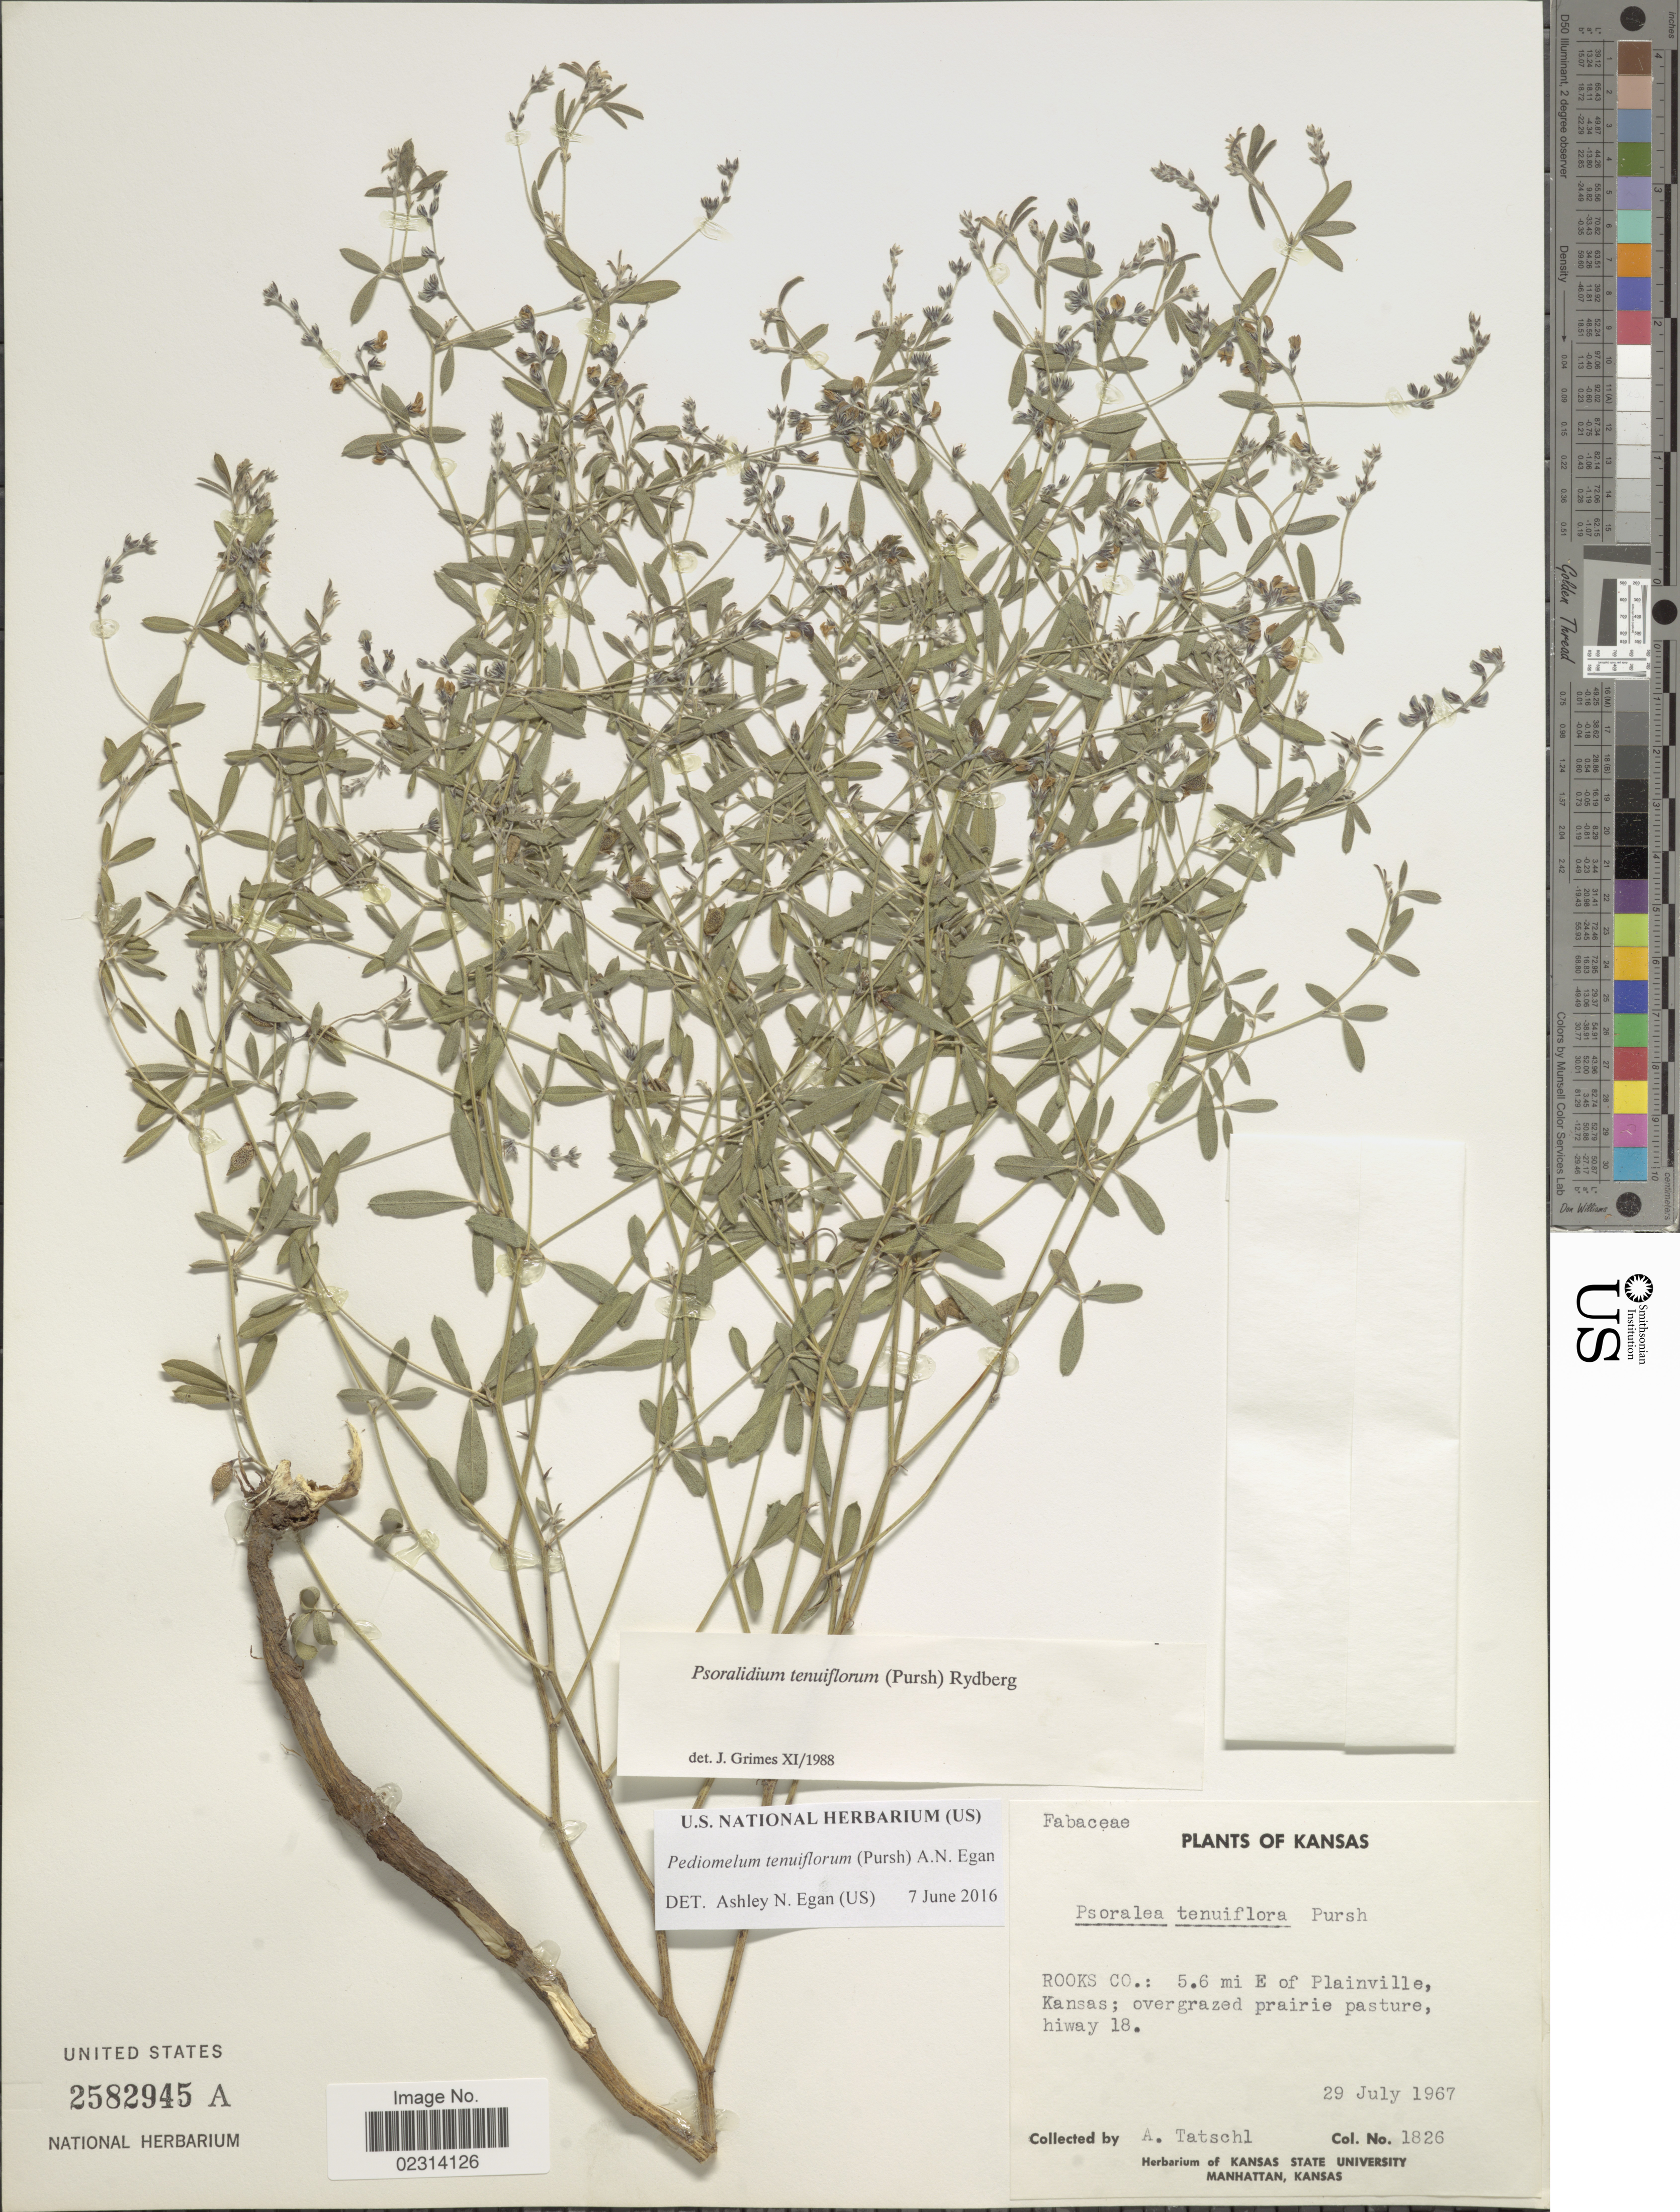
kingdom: Plantae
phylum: Tracheophyta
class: Magnoliopsida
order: Fabales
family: Fabaceae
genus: Psoralidium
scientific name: Psoralidium tenuiflorum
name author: (Pursh) Rydb.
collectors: A. Tatschl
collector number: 1826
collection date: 1967-07-29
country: United States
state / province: Kansas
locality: Rooks Co.: 5.6 mi E of Plainville, Kansas, overgrazed prairie pasture hiway 18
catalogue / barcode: US 2582945A